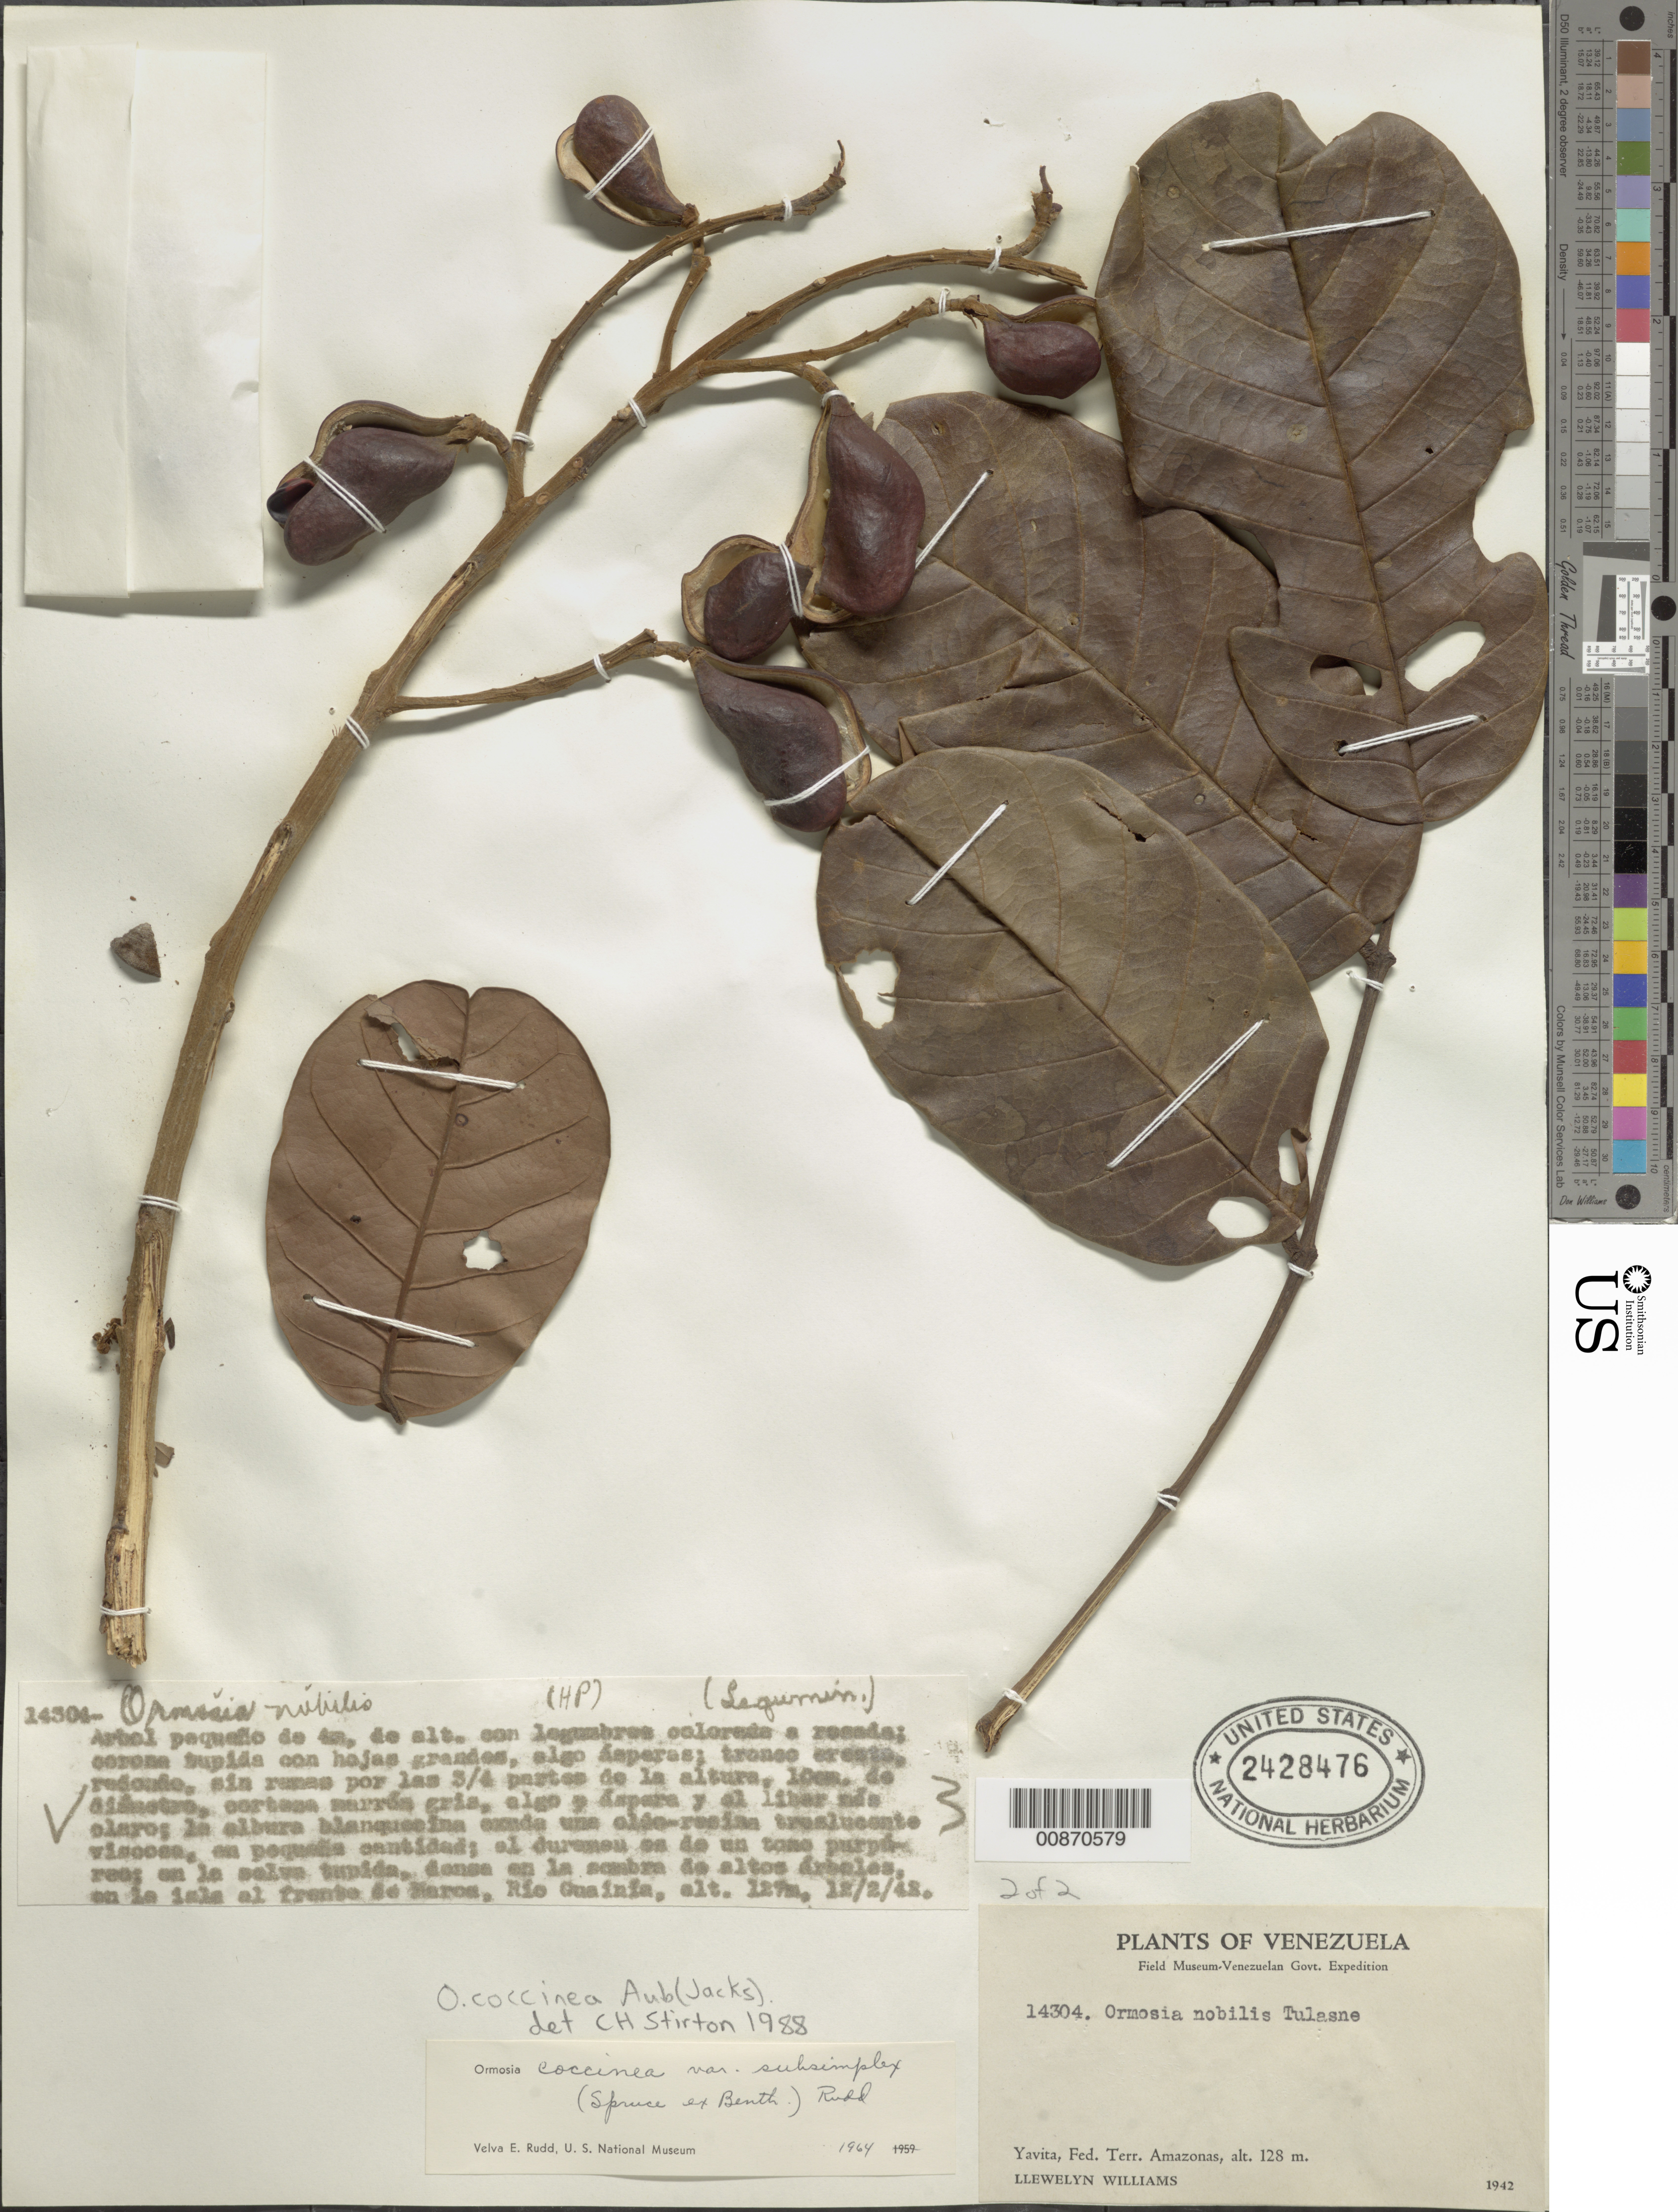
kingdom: Plantae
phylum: Tracheophyta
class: Magnoliopsida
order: Fabales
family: Fabaceae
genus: Ormosia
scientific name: Ormosia coccinea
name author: (Aubl.) Jacks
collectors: Ll. Williams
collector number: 14304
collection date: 1942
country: Venezuela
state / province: Amazonas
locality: Yavita, Fed. Terr. Amazonas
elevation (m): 128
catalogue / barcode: US 2428476